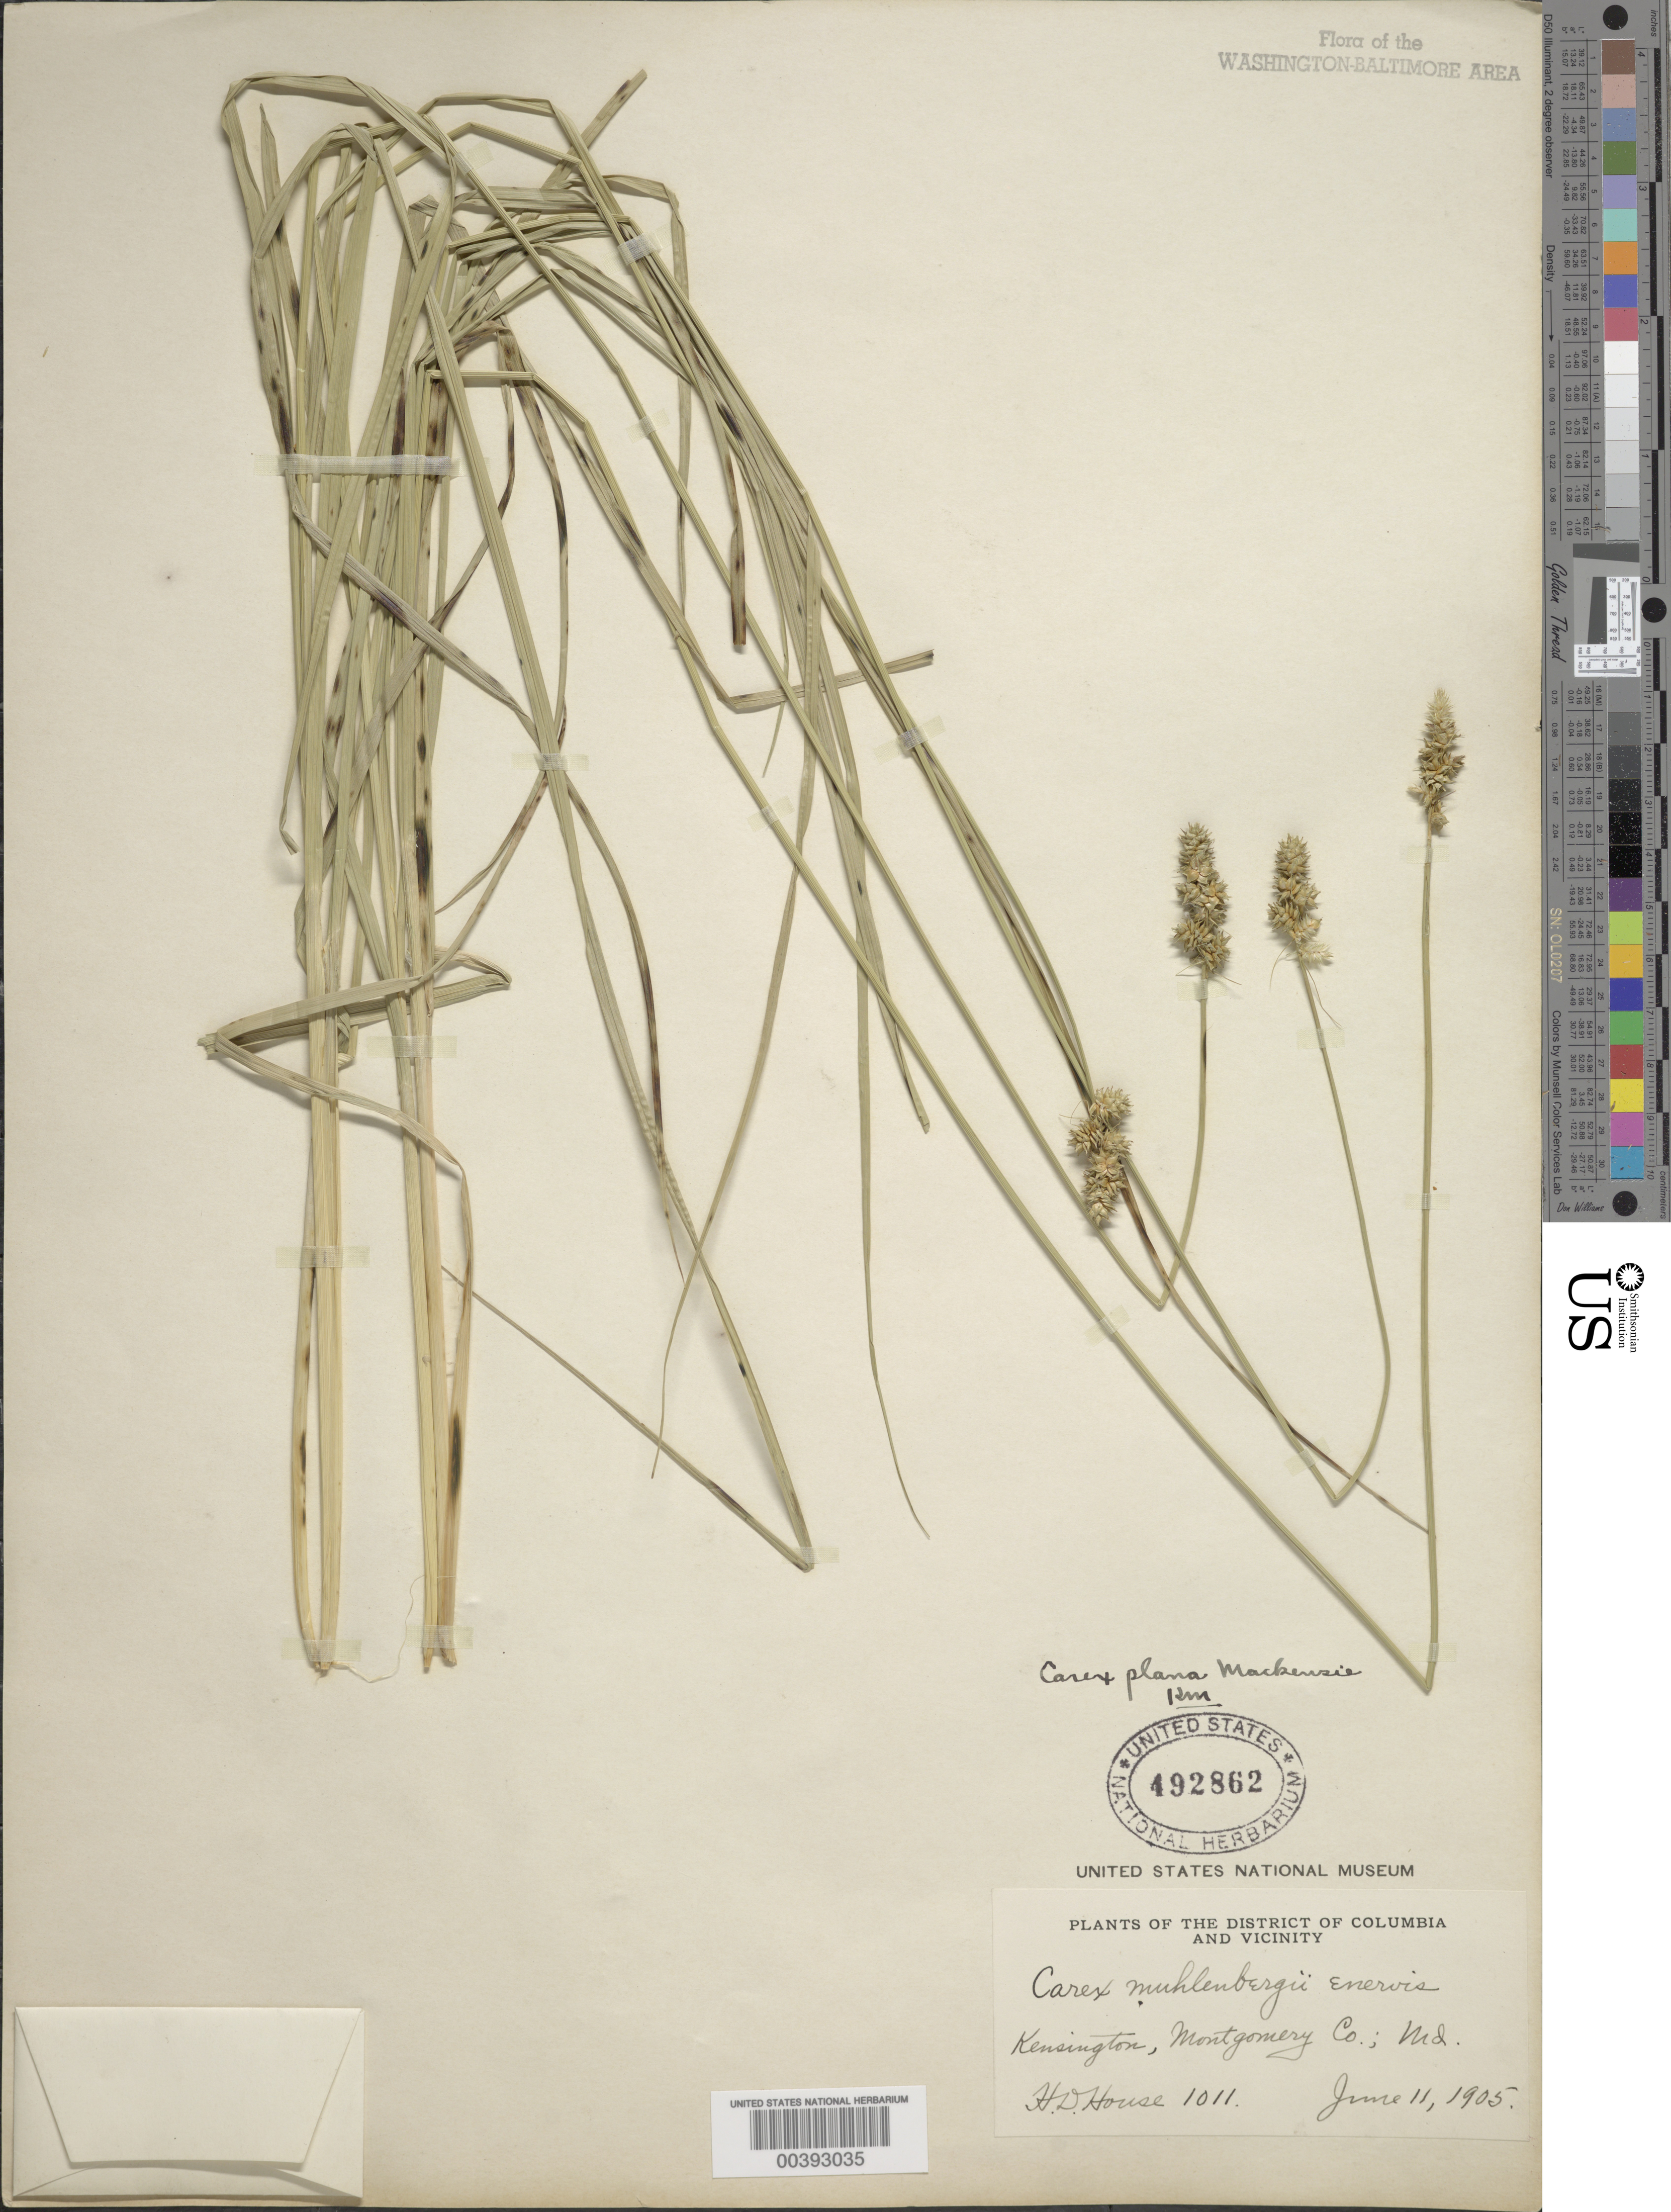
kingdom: Plantae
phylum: Tracheophyta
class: Liliopsida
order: Poales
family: Cyperaceae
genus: Carex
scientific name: Carex muehlenbergii var. enervis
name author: Boott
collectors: H. D. House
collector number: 1011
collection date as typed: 11 Jun 1905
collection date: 1905-06-11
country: United States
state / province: Maryland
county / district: Montgomery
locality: Kensington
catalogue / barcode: US 492862